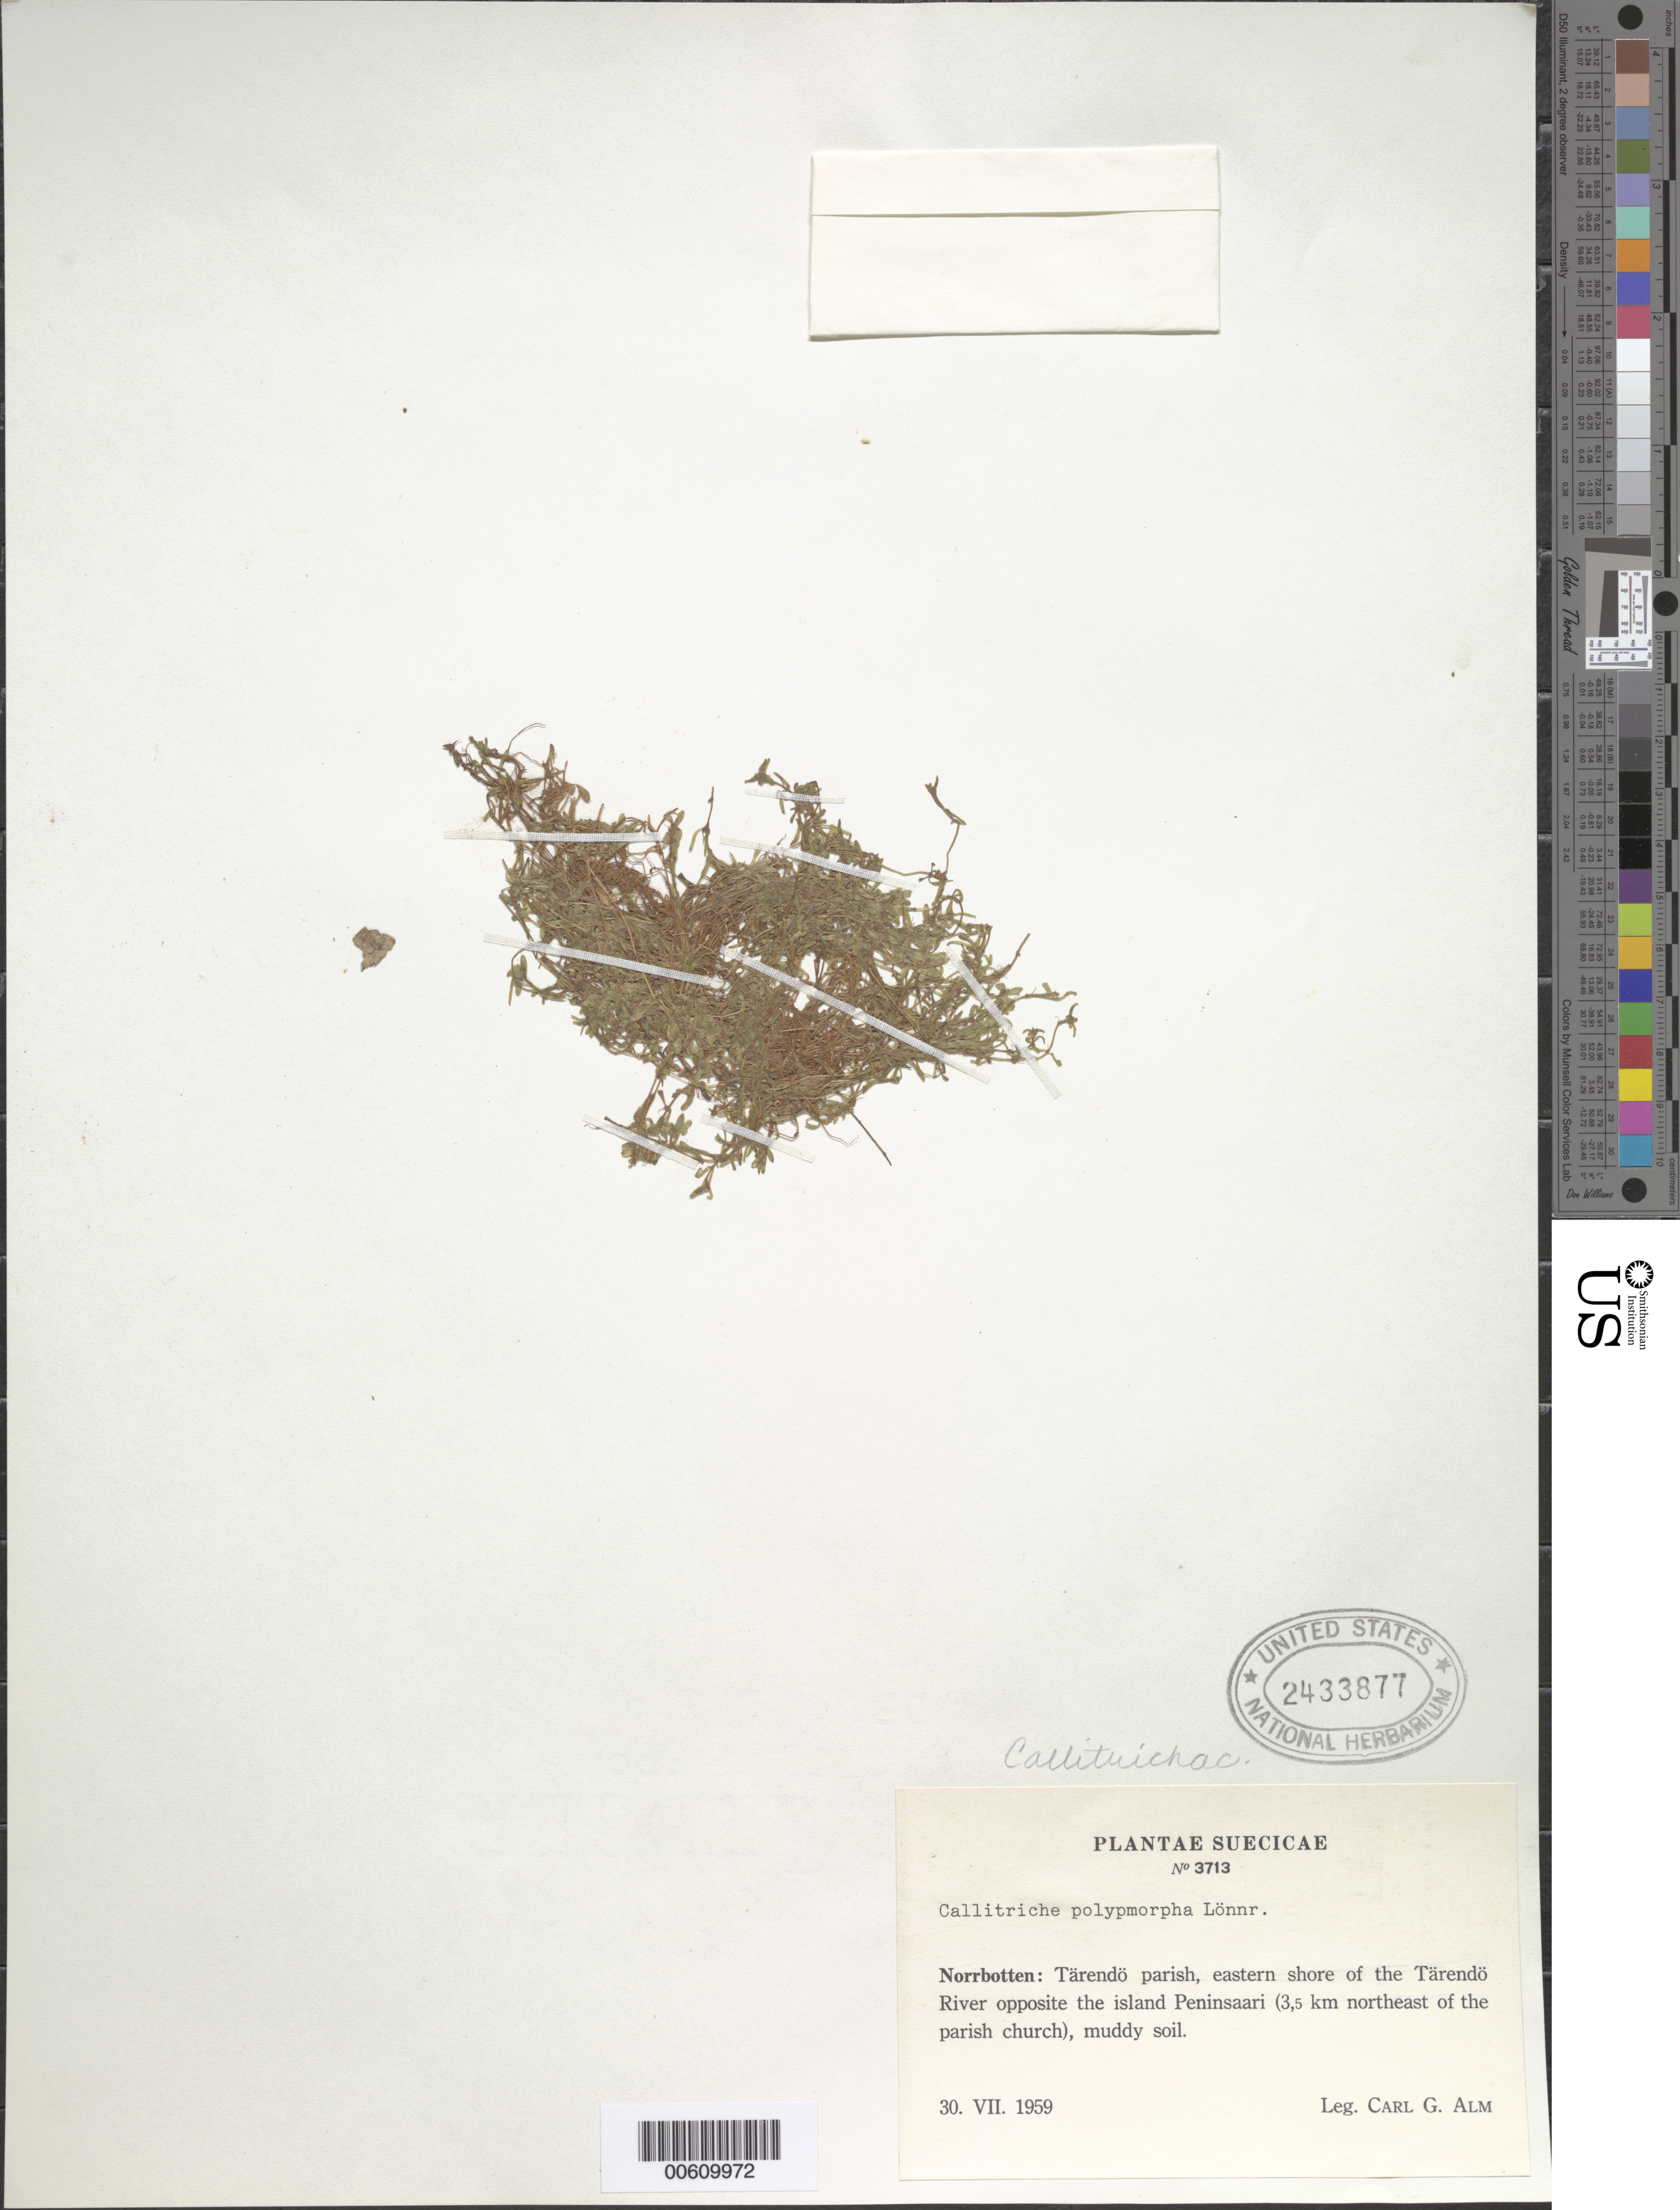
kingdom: Plantae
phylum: Tracheophyta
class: Magnoliopsida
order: Lamiales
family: Plantaginaceae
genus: Callitriche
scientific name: Callitriche polymorpha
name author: Lönnr.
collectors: C. Alm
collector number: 3713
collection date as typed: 30 Jul 1959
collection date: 1959-07-30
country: Sweden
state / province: Norrbotten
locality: Norrbotten, Tärendö Parish, shore of the Tärendö River opposite the island Peninsaari, NE of the parish church.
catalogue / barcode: US 2433877